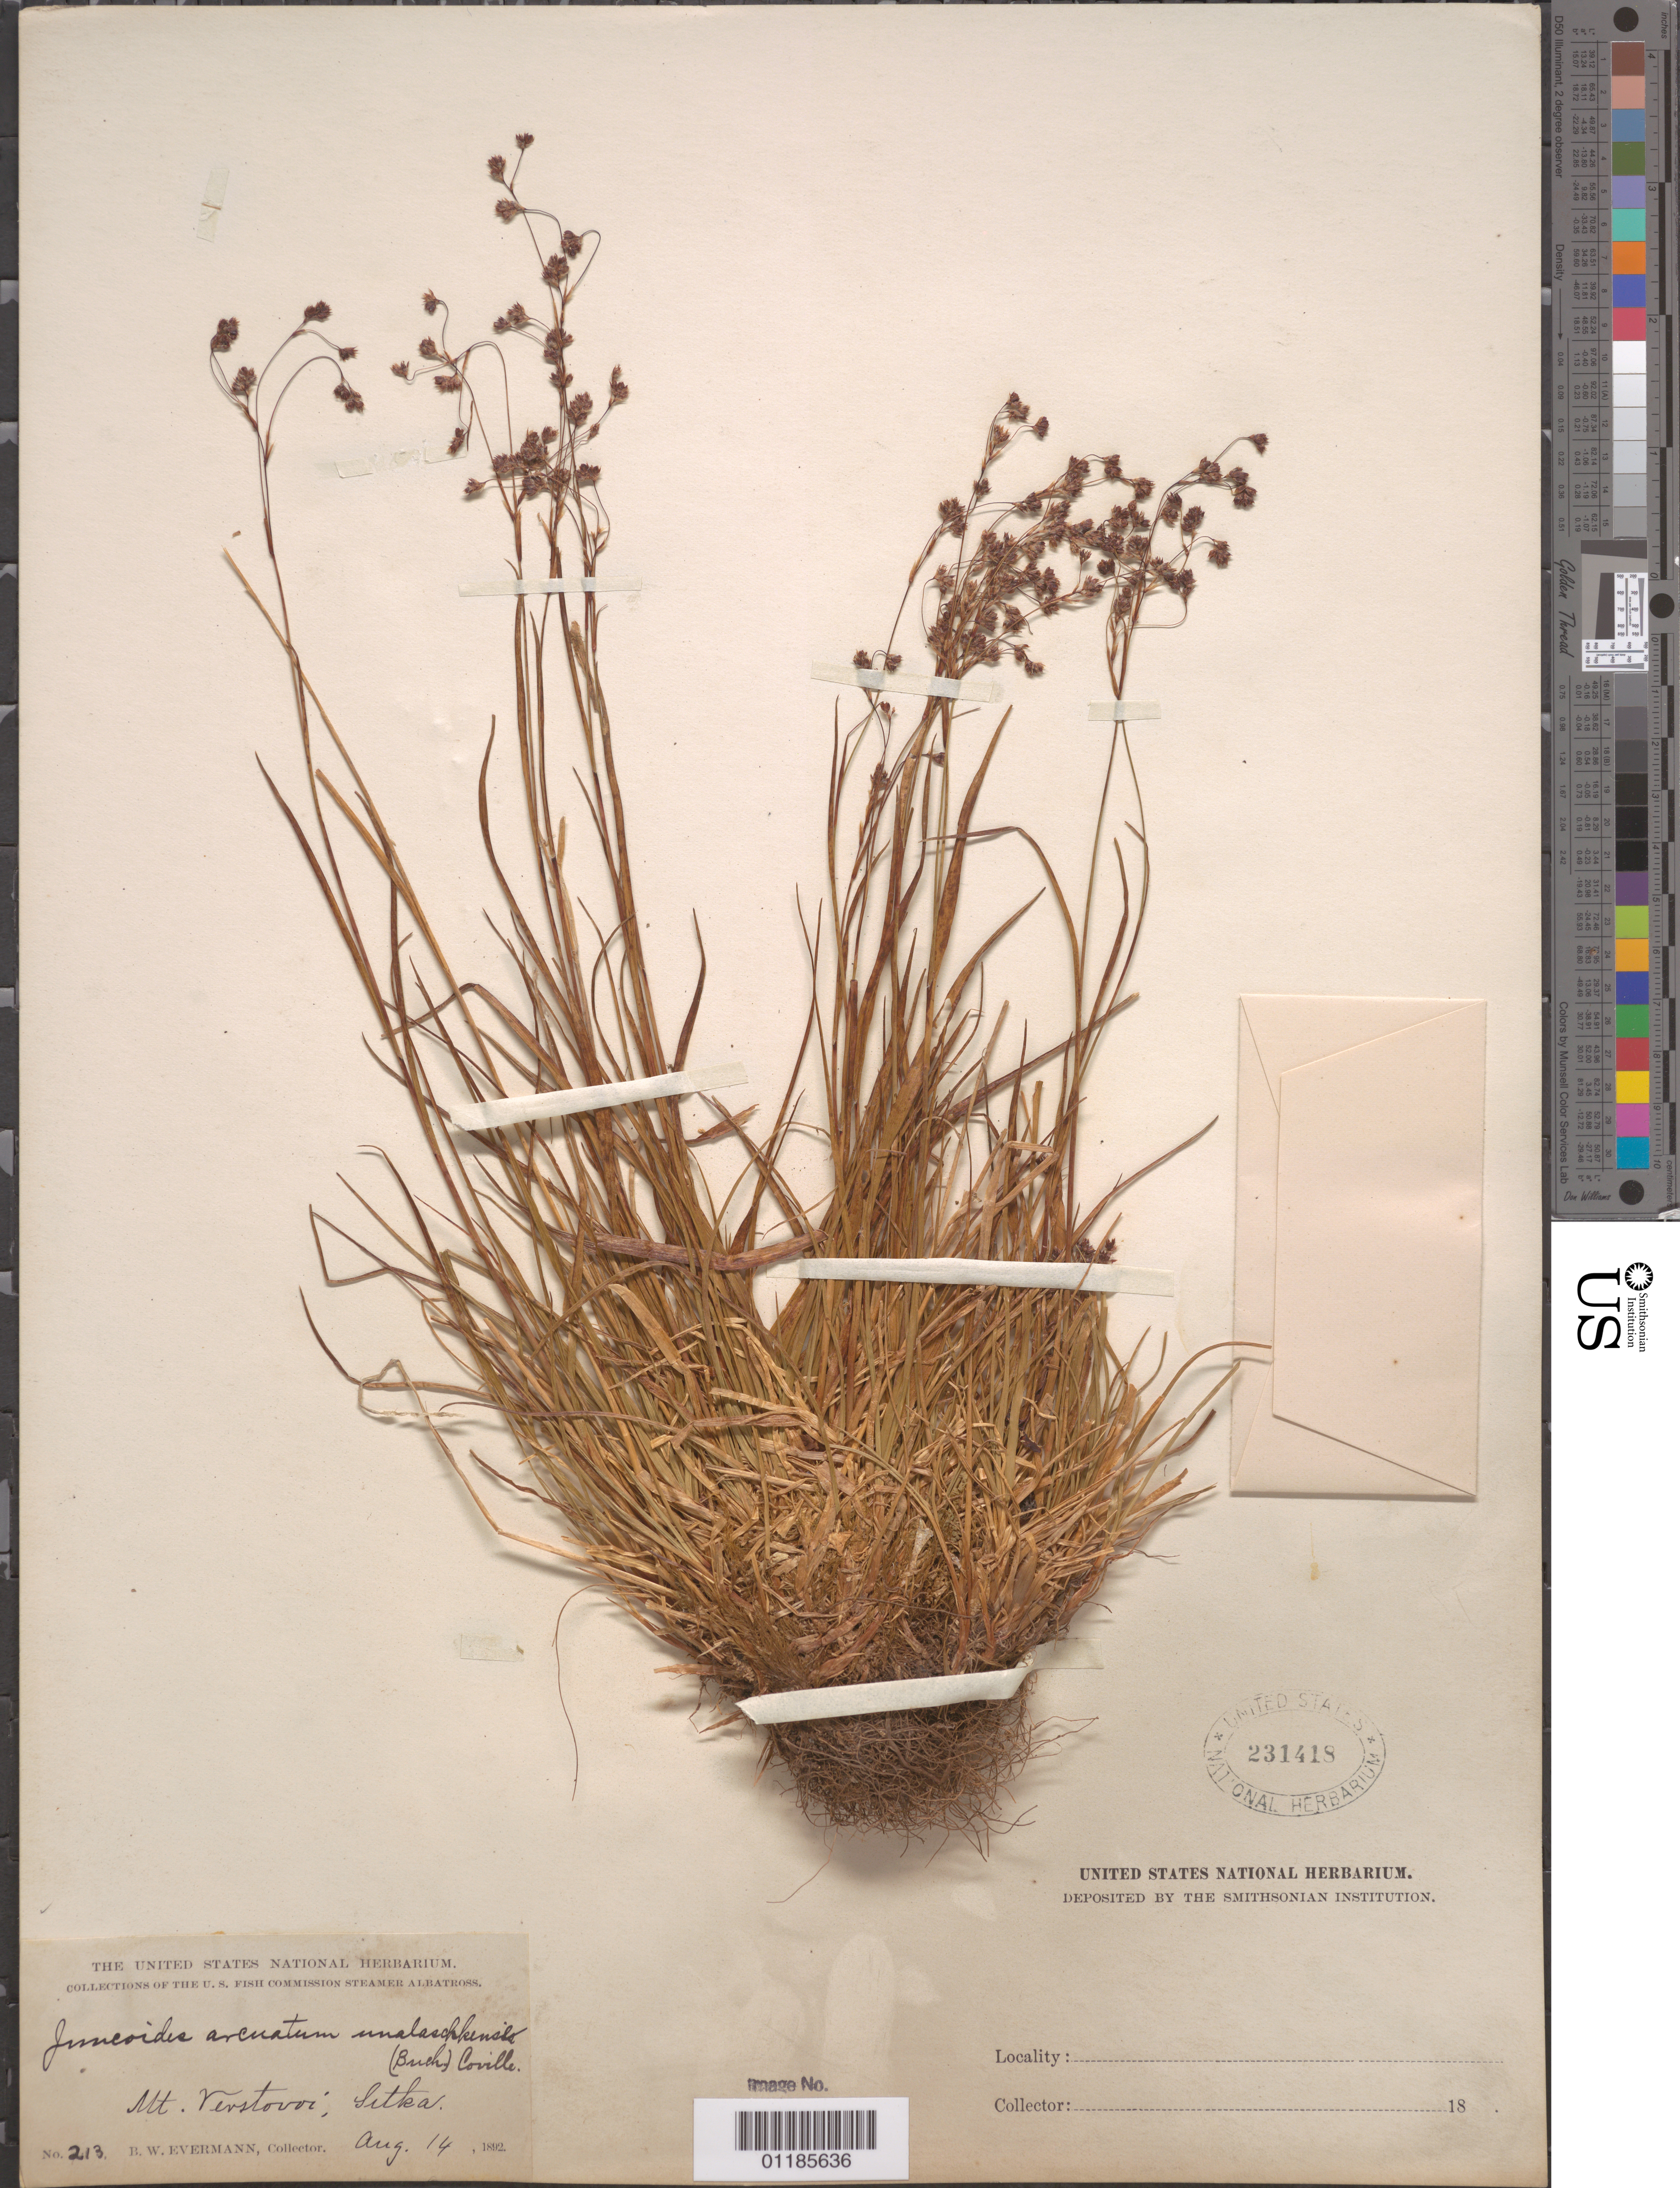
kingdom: Plantae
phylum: Tracheophyta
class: Liliopsida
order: Poales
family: Juncaceae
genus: Luzula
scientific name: Luzula arcuata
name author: (Wahlenb.) Sw.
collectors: B. W. Evermann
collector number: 213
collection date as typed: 14 Aug 1892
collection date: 1892-08-14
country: United States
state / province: Alaska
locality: Mt. Verstovi, Sitka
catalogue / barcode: US 231418